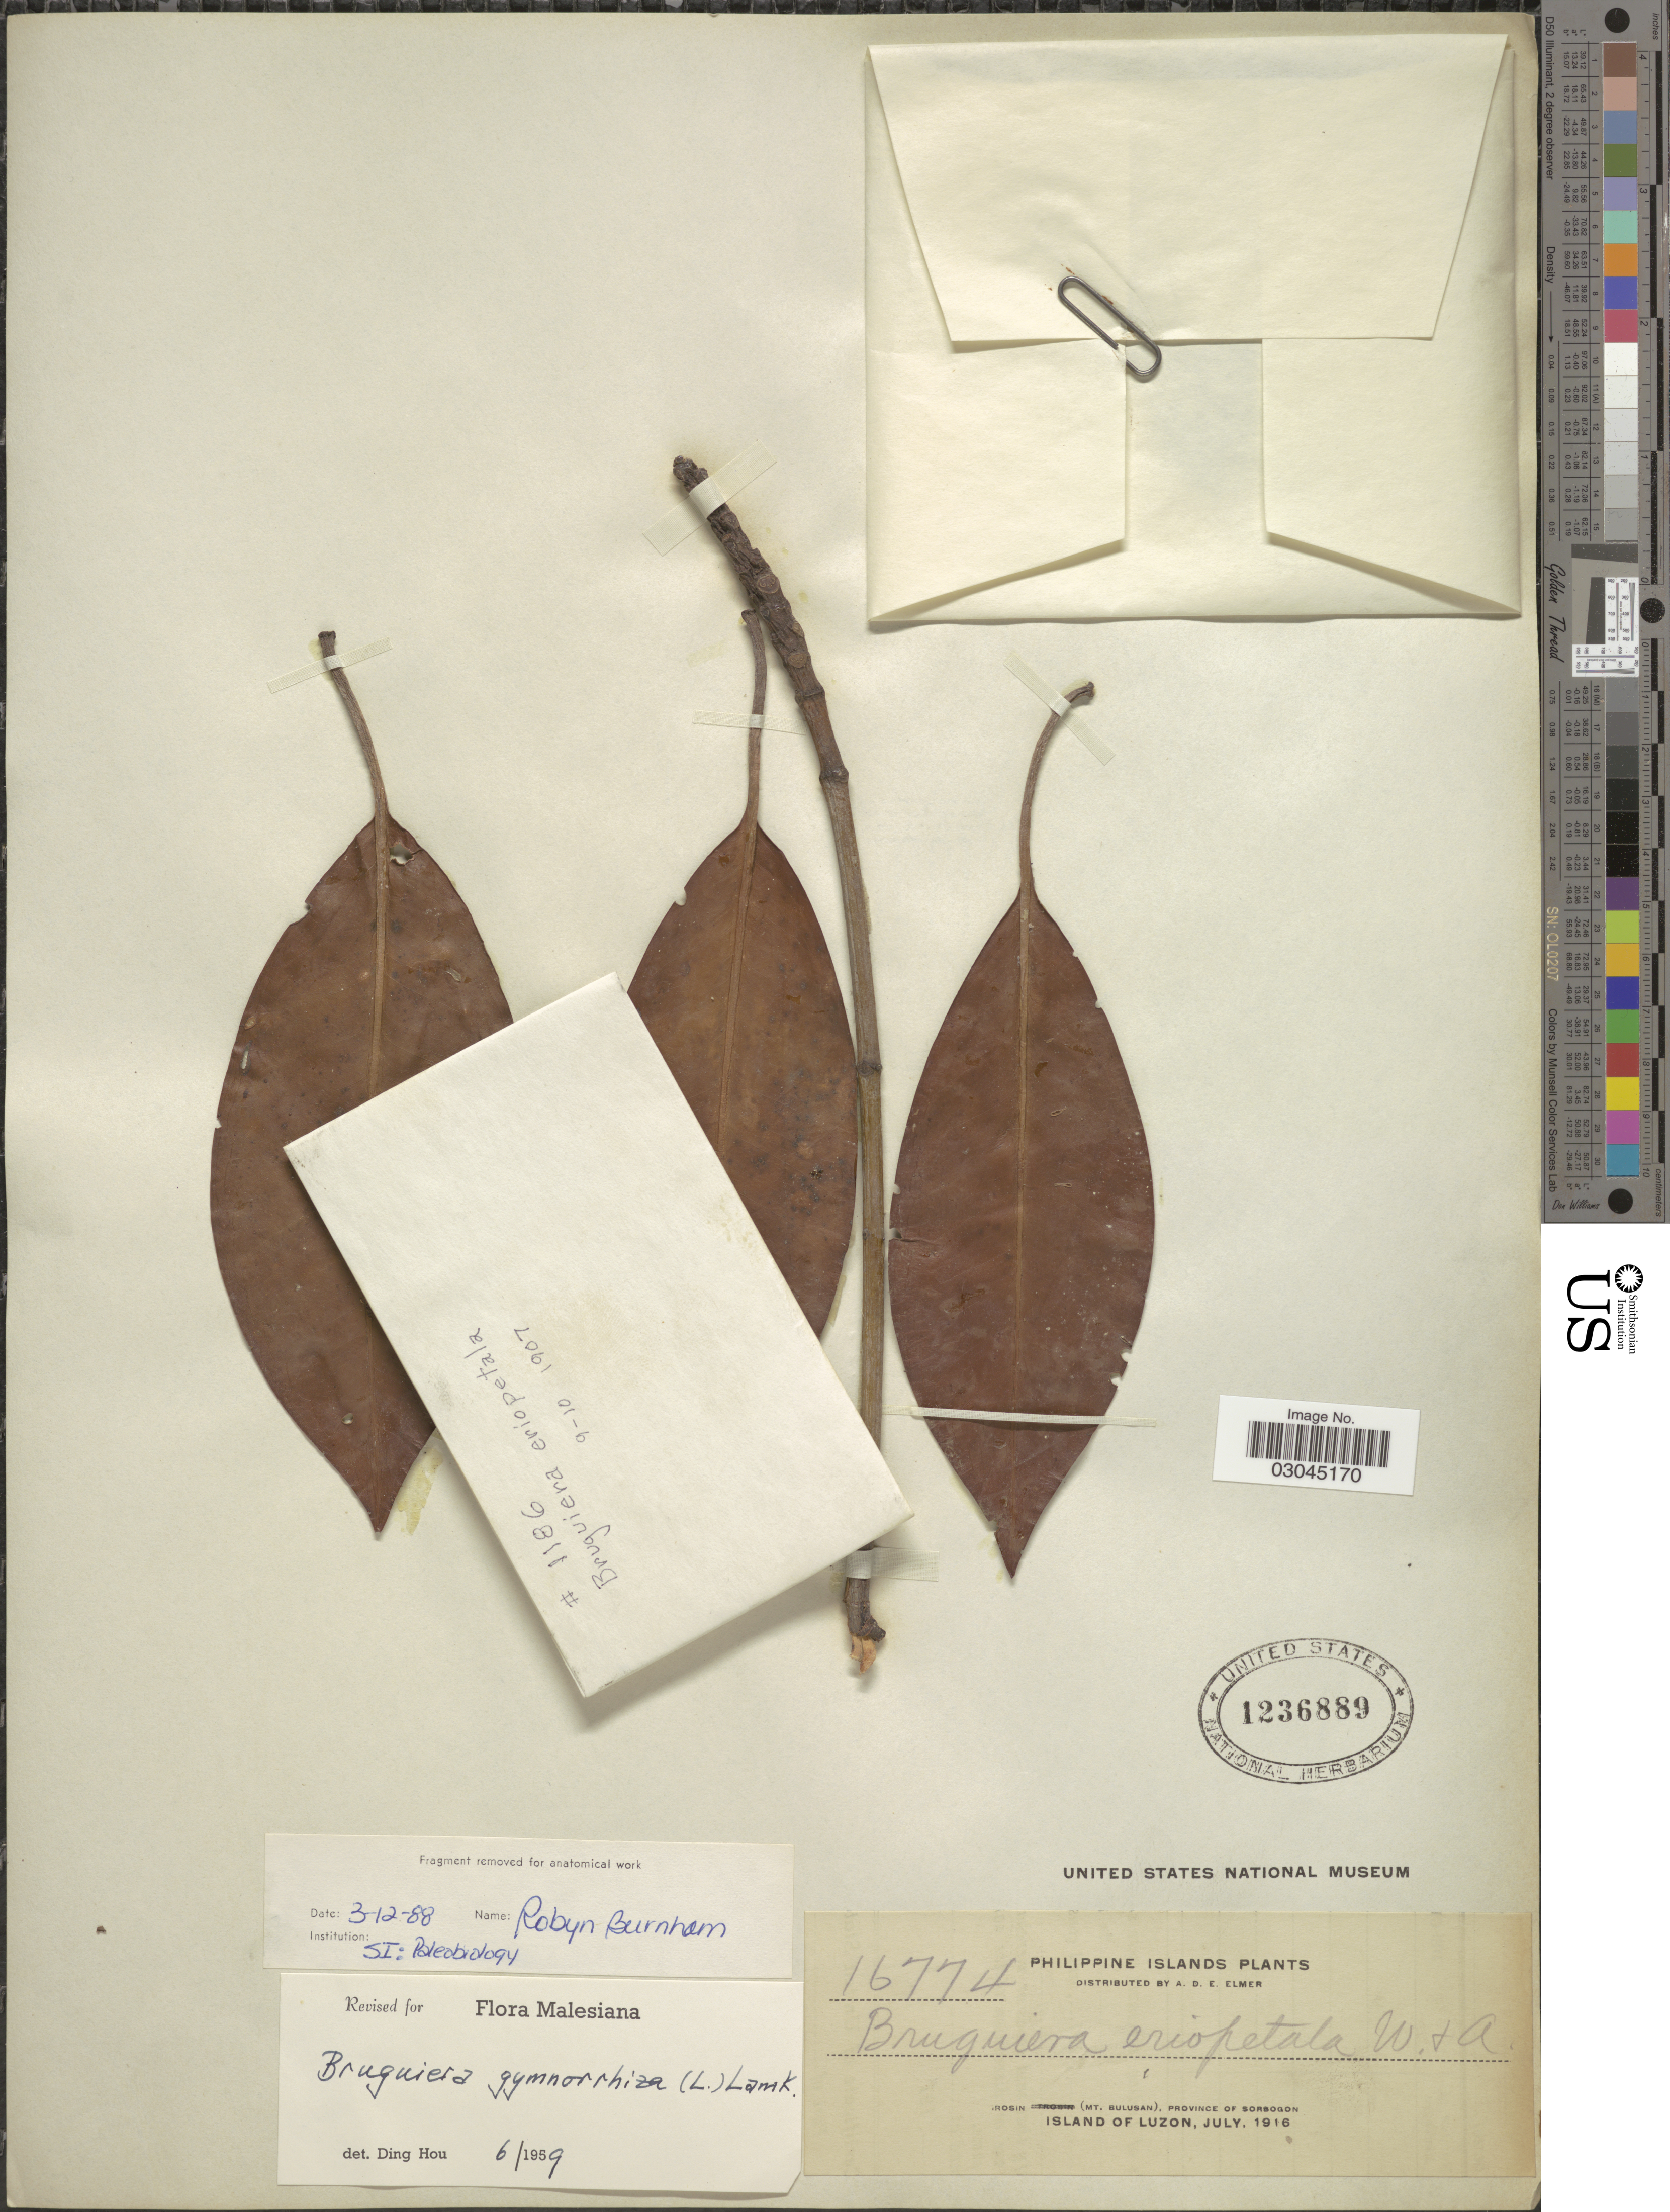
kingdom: Plantae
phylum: Tracheophyta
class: Magnoliopsida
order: Malpighiales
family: Rhizophoraceae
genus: Bruguiera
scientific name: Bruguiera gymnorhiza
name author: (L.) Savigny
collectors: A. D. E. Elmer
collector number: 16774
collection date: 1916-07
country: Philippines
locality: Irosin (Mt. Bulusan), Province of Sorsogon. Island of Luzon.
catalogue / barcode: US 1236889